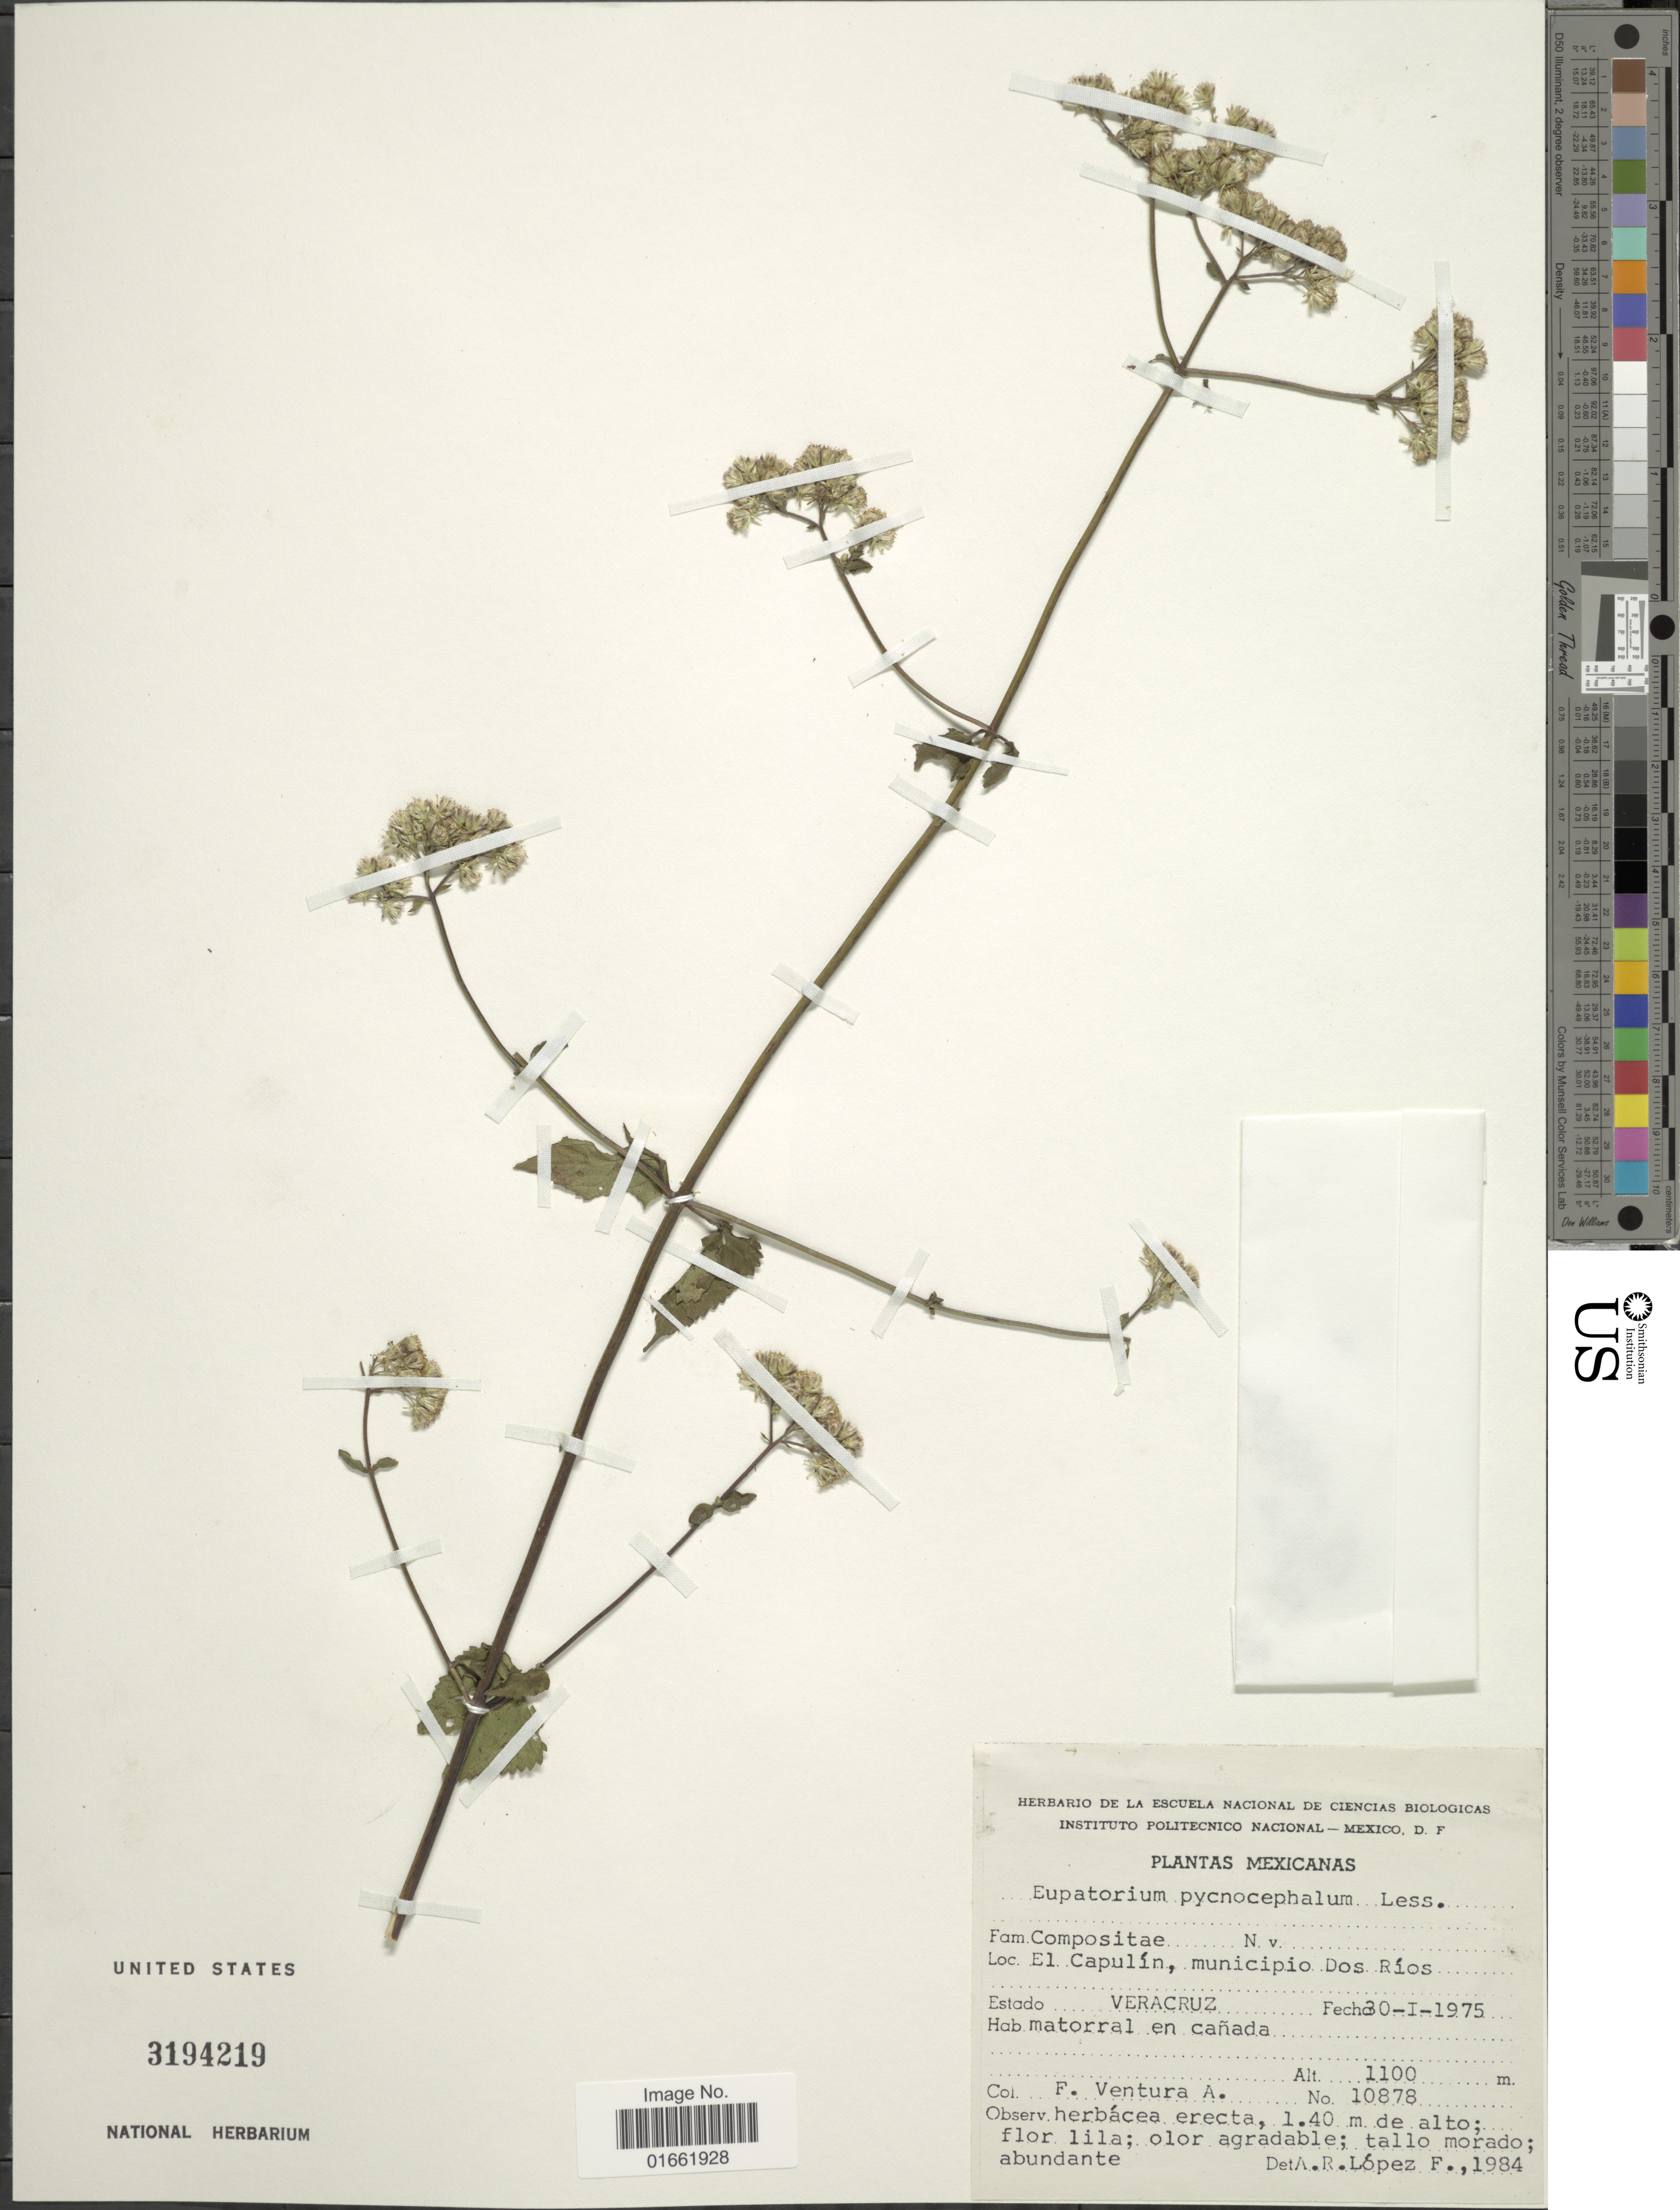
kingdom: Plantae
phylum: Tracheophyta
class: Magnoliopsida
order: Asterales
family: Asteraceae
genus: Fleischmannia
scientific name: Fleischmannia pycnocephala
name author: (Less.) R.M. King & H. Rob.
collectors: F. Ventura A.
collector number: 10878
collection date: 1975-01-30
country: Mexico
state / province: Veracruz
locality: El Capulín, municipio Dos Ríos. Estado Veracruz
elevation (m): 1100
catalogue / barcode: US 3194219